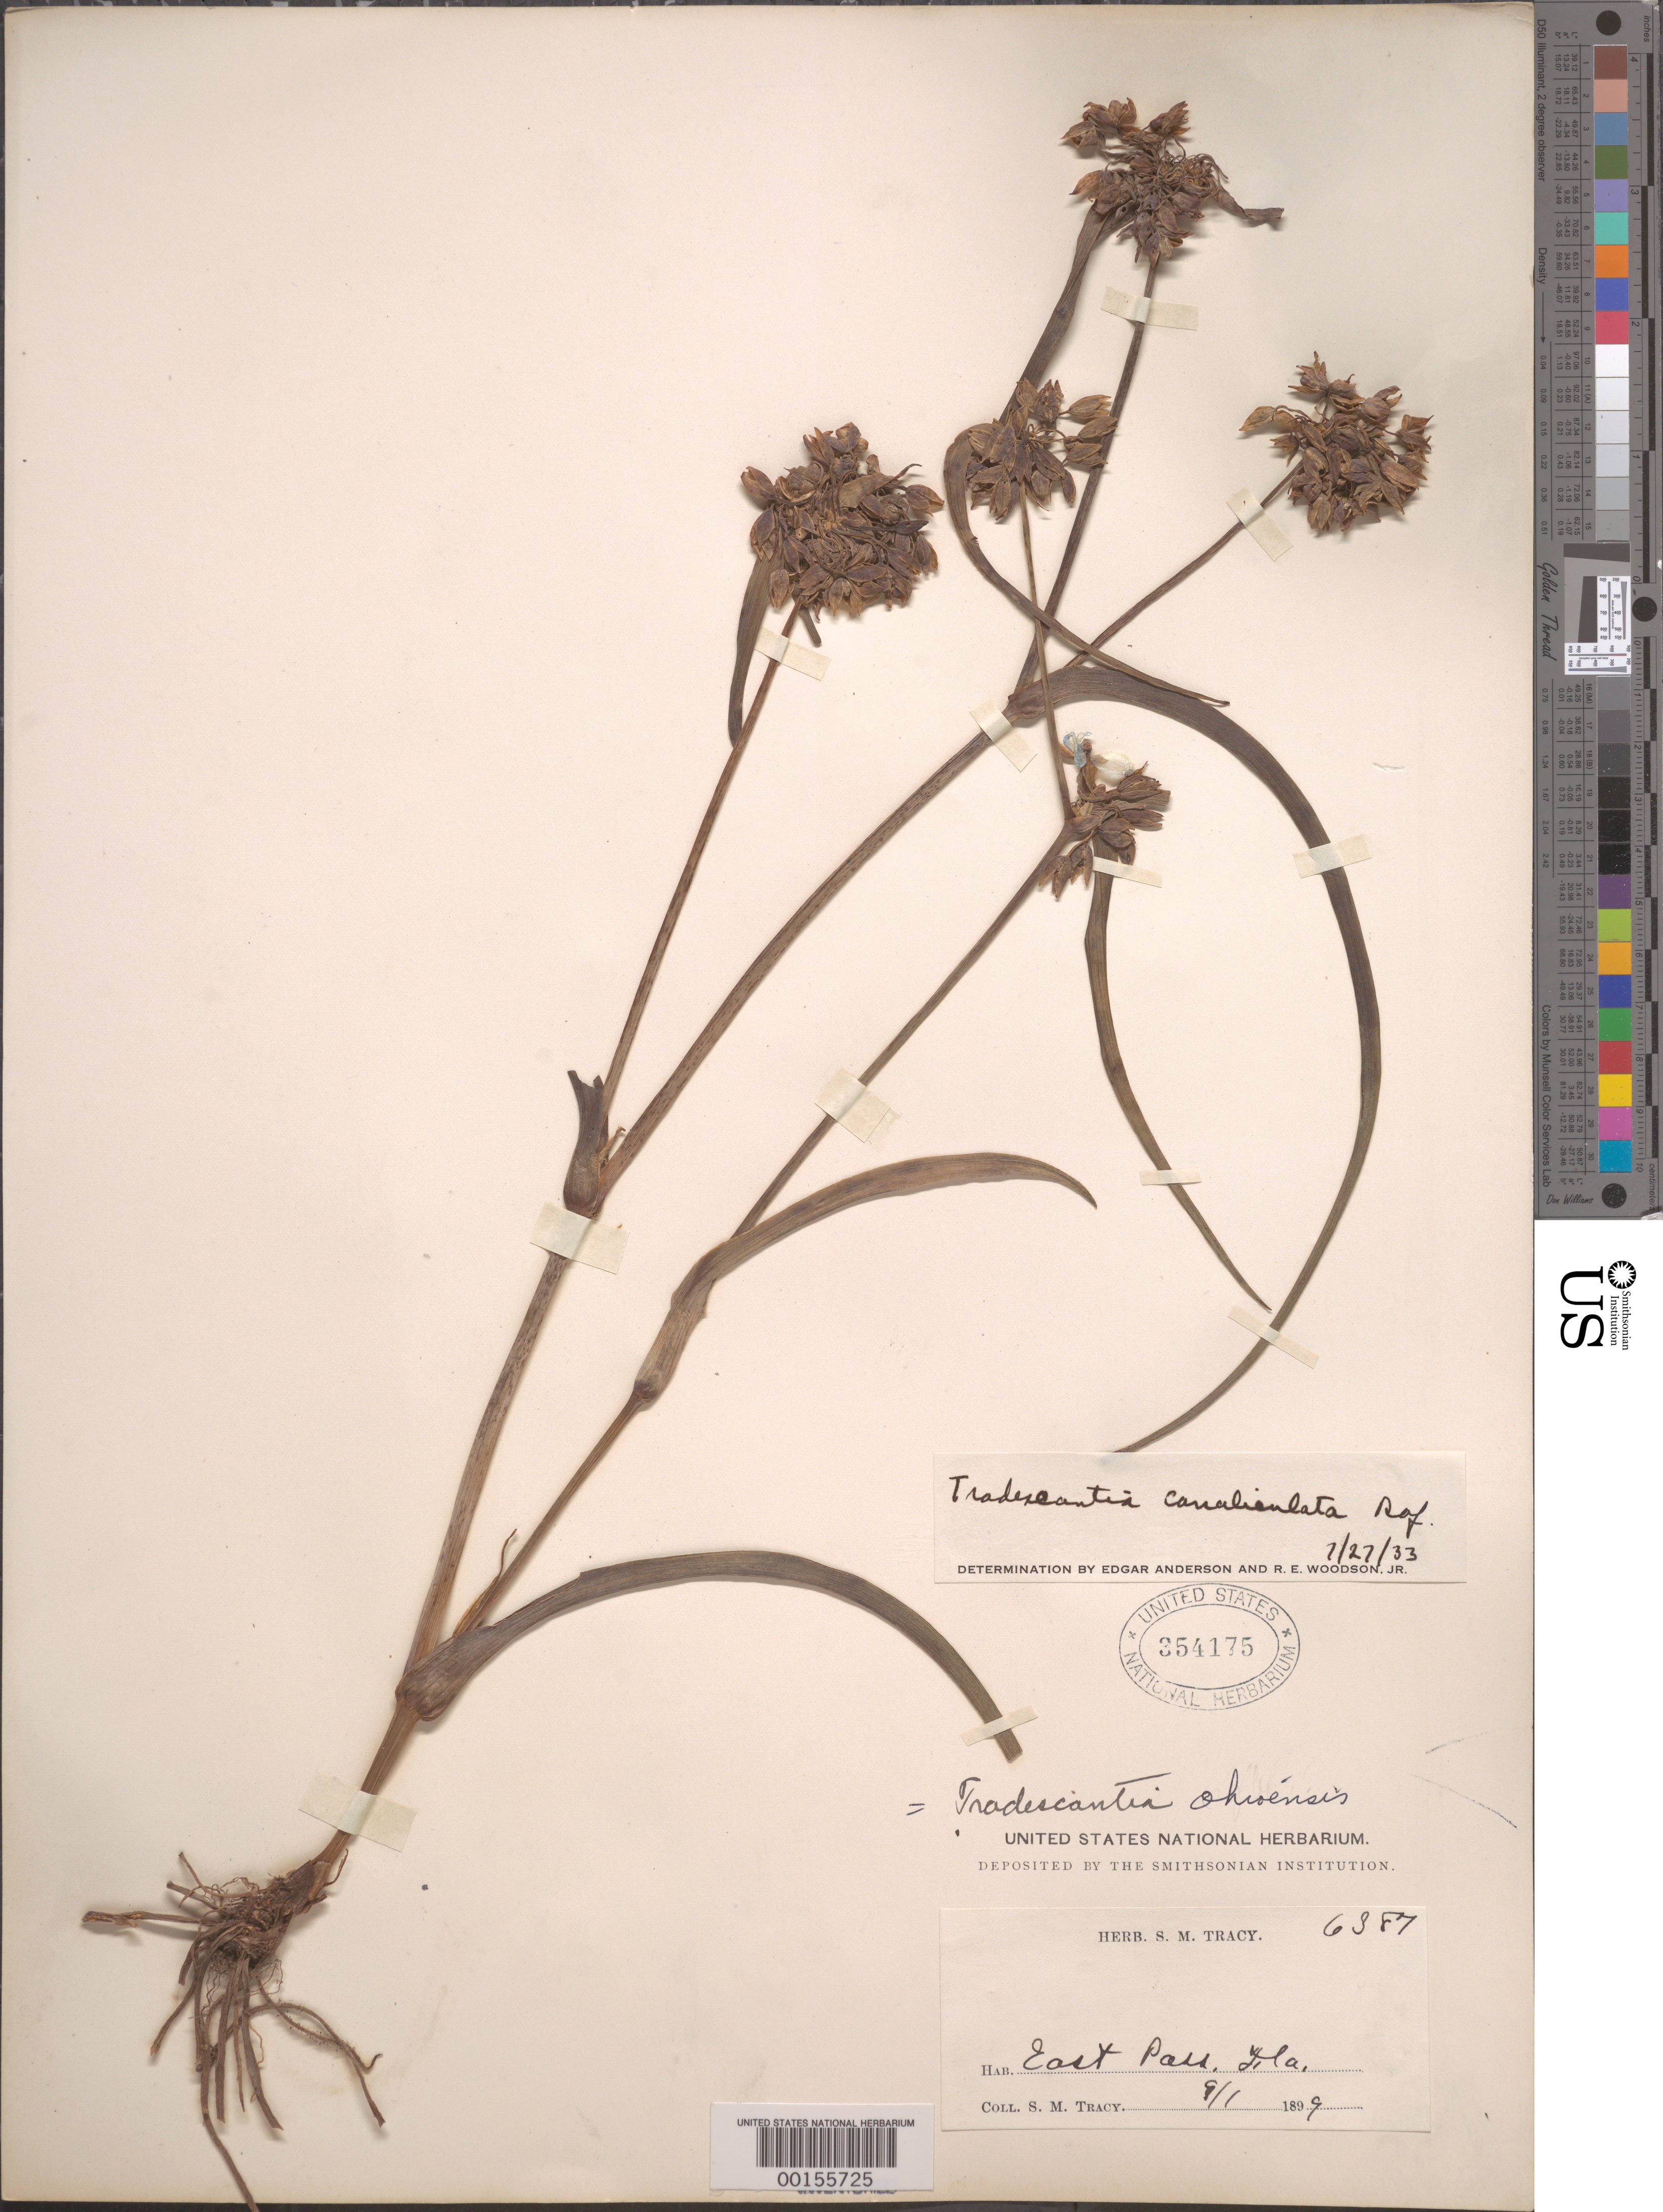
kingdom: Plantae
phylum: Tracheophyta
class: Liliopsida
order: Commelinales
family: Commelinaceae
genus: Tradescantia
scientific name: Tradescantia ohiensis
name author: Raf.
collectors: S. M. Tracy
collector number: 6387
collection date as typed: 01 Sep 1899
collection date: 1899-09-01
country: United States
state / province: Florida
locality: East pass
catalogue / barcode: US 354175